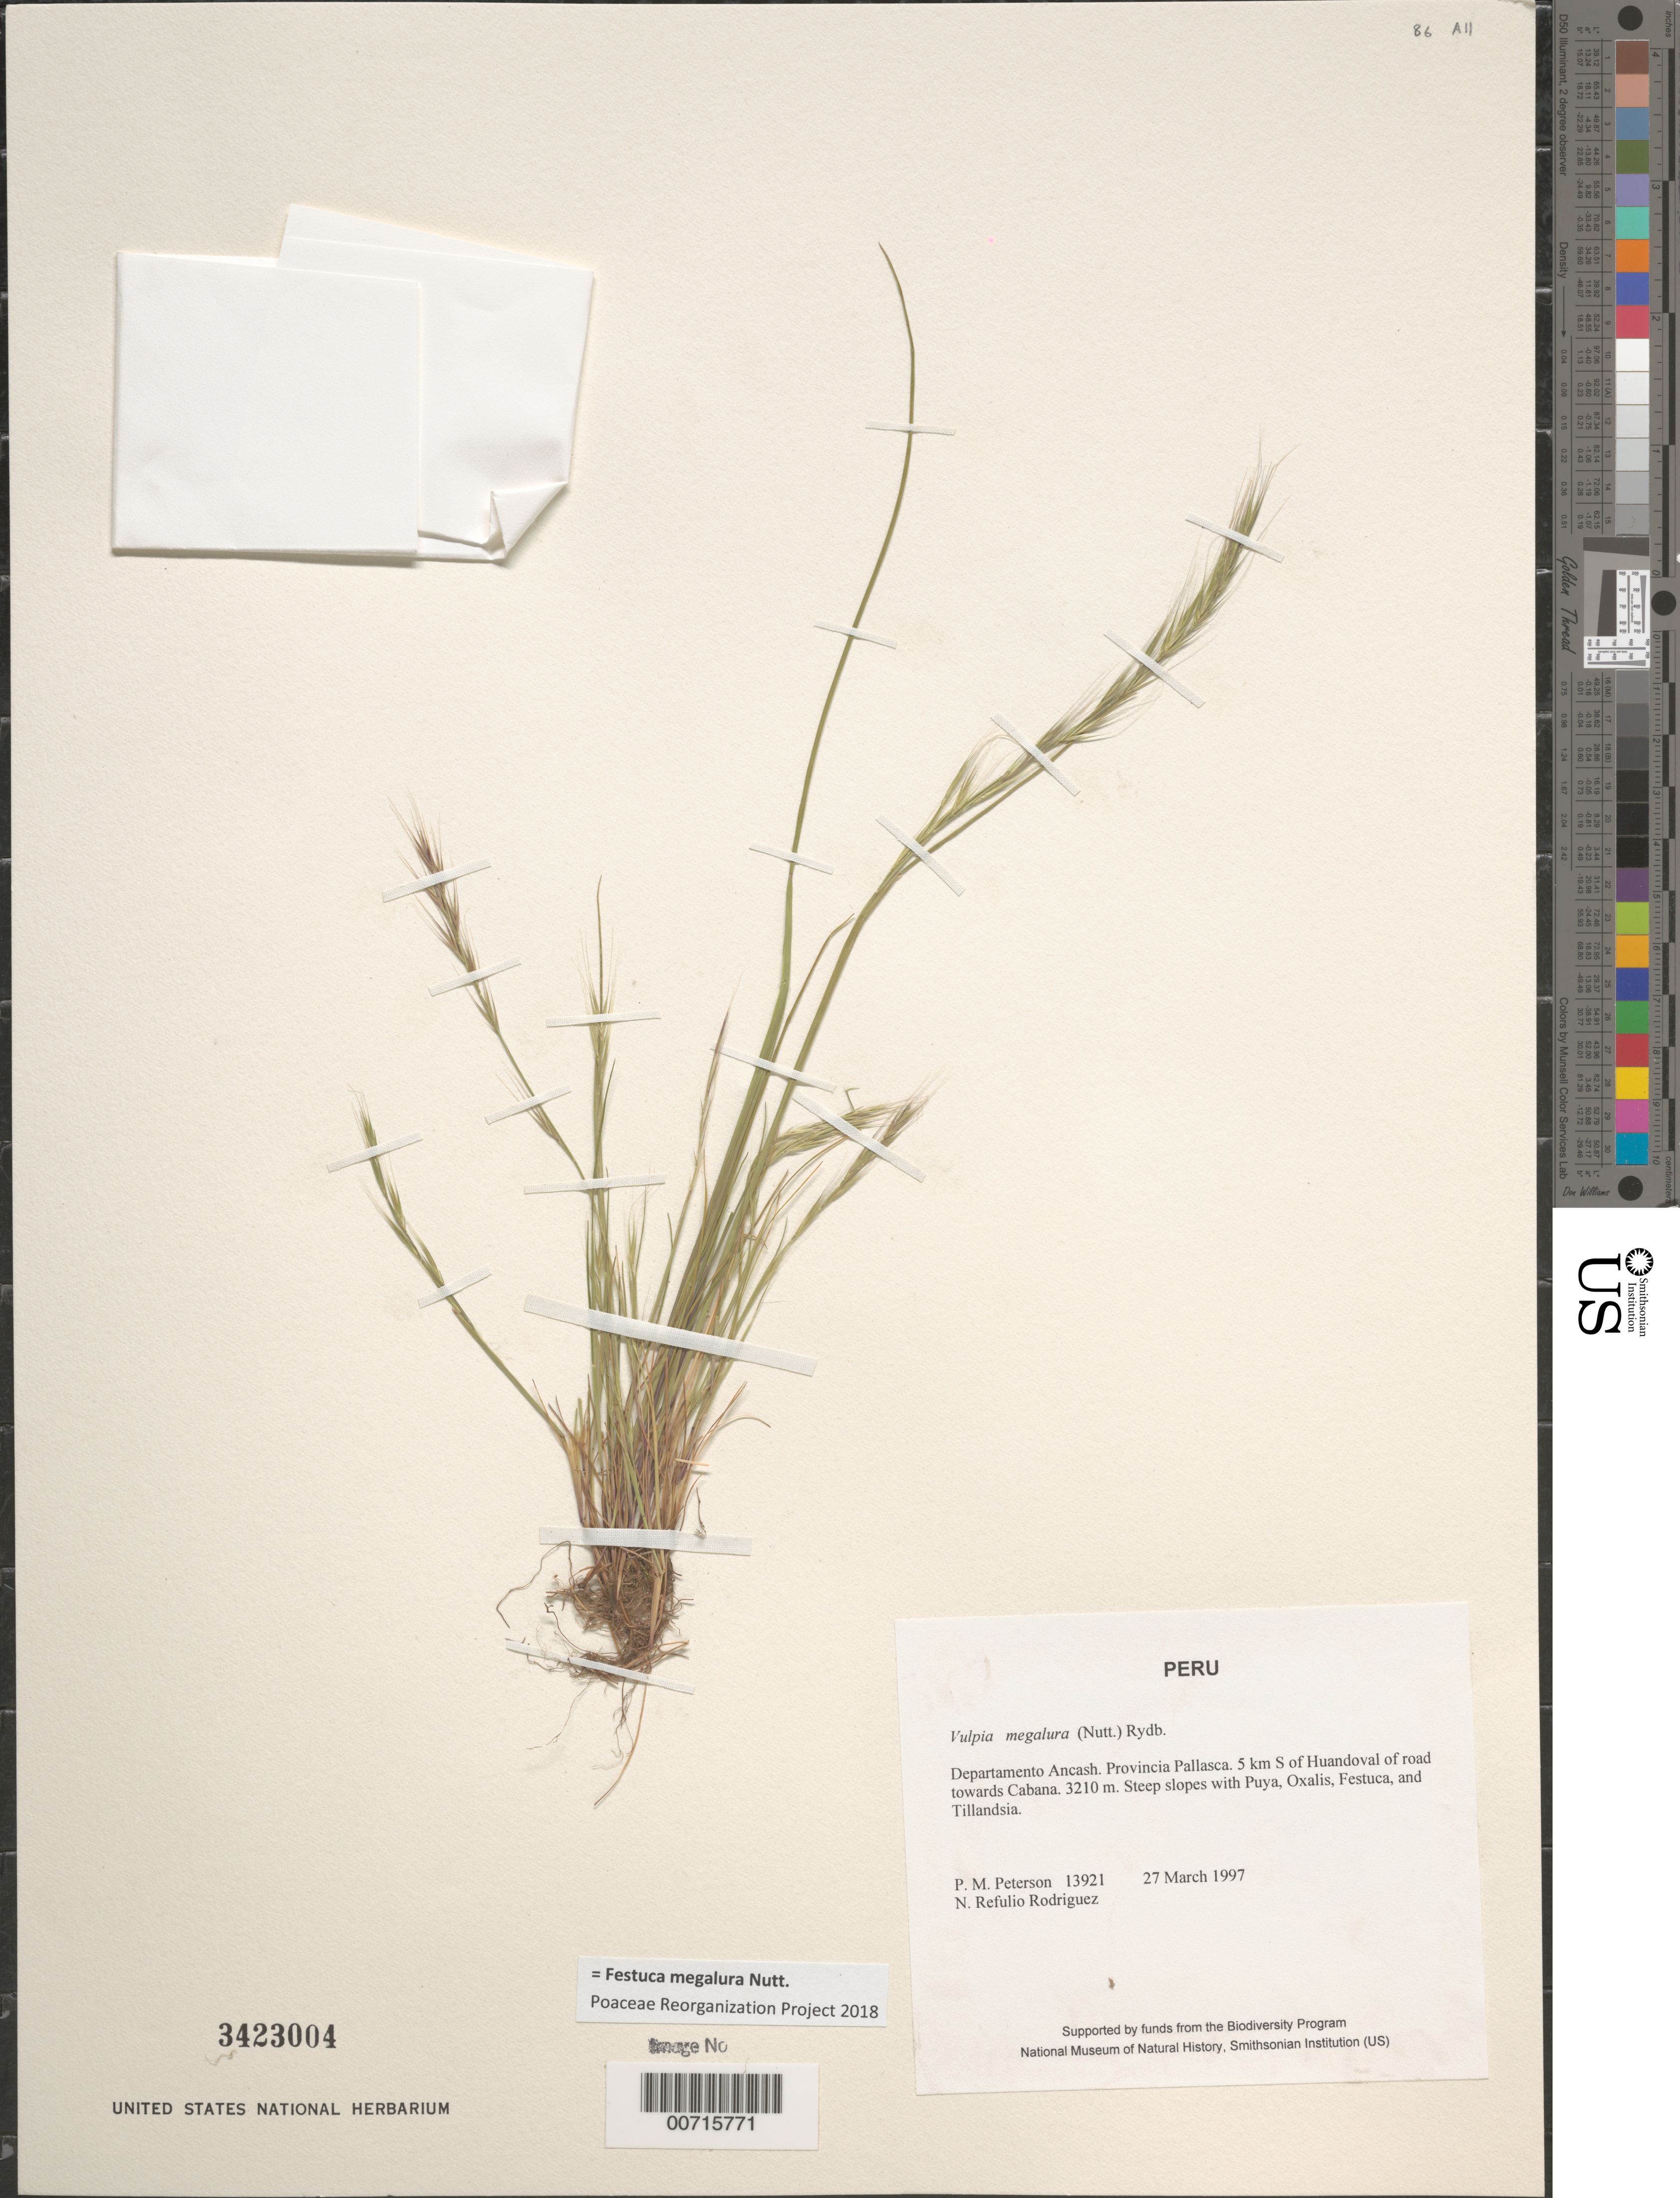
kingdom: Plantae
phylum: Tracheophyta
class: Liliopsida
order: Poales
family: Poaceae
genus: Festuca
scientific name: Festuca megalura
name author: Nutt.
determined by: Poaceae Reorganization Project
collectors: P. M. Peterson & N. Refulio-Rodríguez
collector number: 13921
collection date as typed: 27 Mar 1997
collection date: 1997-03-27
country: Peru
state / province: Ancash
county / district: Pallasca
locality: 5 km S of Huandoval of road towards Cabana.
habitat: Steep slopes with Puya, Oxalis, Festuca, and Tillandsia.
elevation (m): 3210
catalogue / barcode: US 3423004